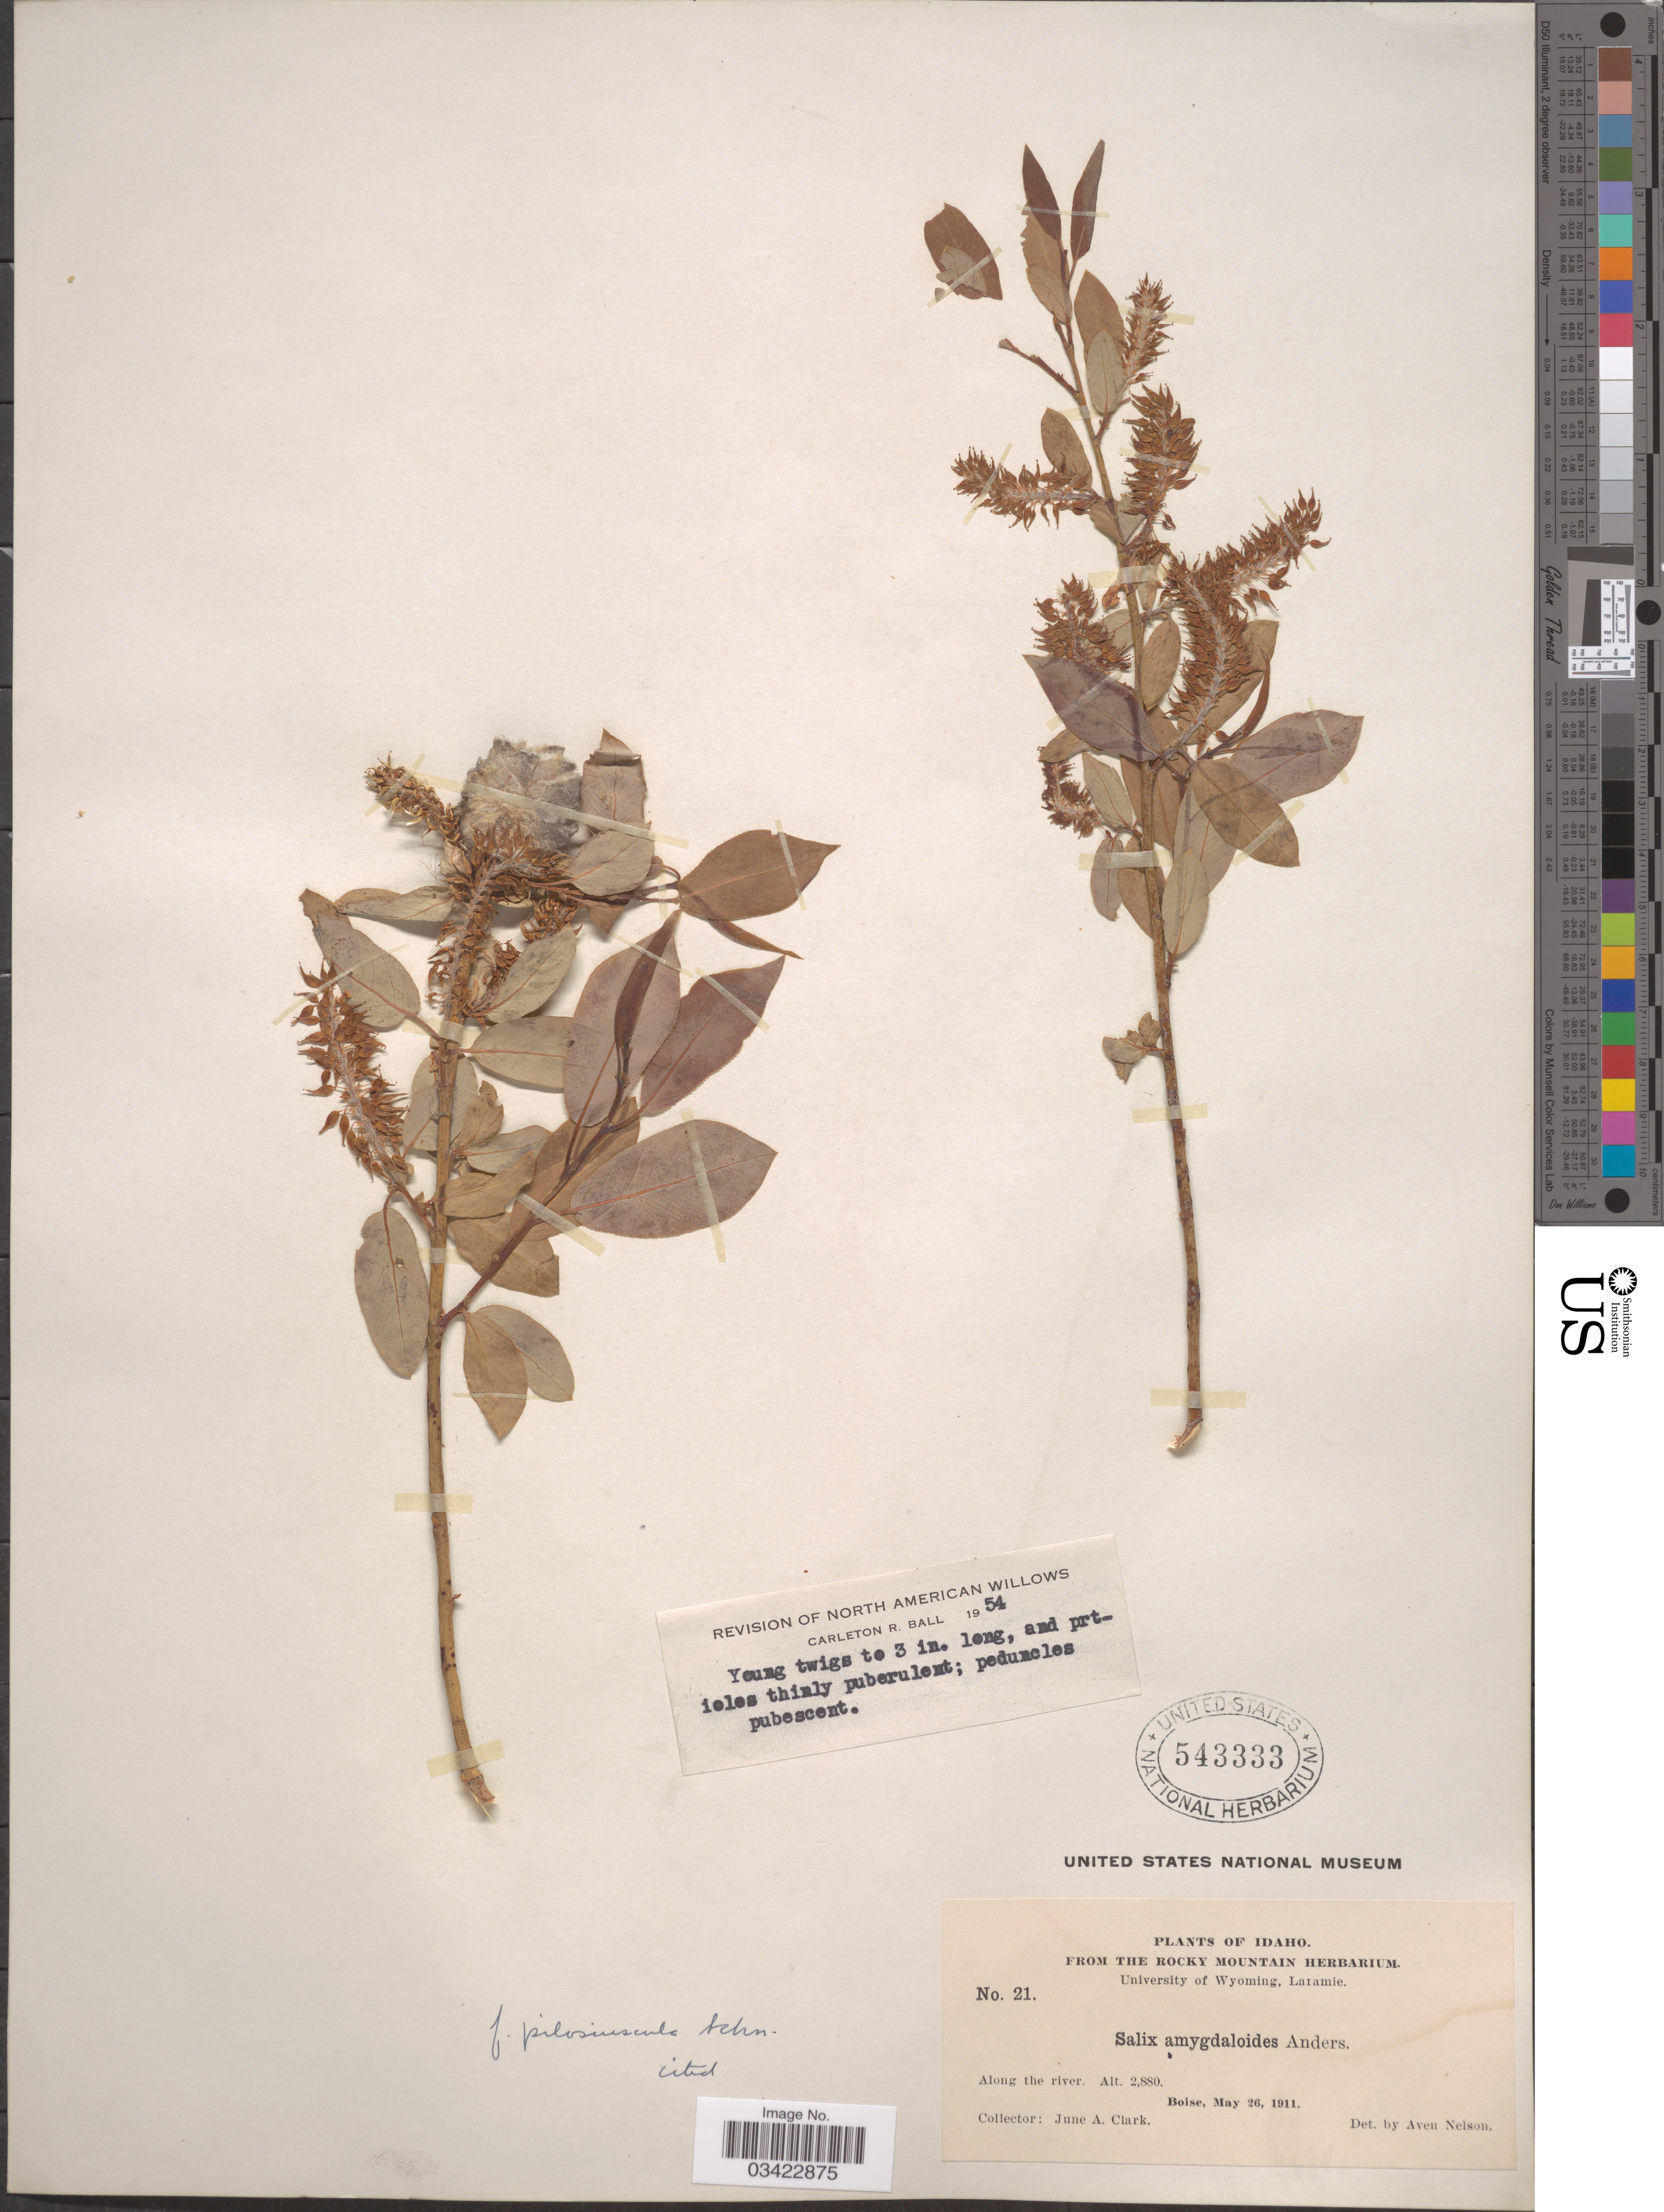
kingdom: Plantae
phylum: Tracheophyta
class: Magnoliopsida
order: Malpighiales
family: Salicaceae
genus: Salix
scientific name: Salix amygdaloides f. pilosiuscula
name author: C.K. Schneid.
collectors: J. A. Clark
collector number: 21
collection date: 1911-05-26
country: United States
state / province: Idaho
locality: Boise.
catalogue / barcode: US 543333